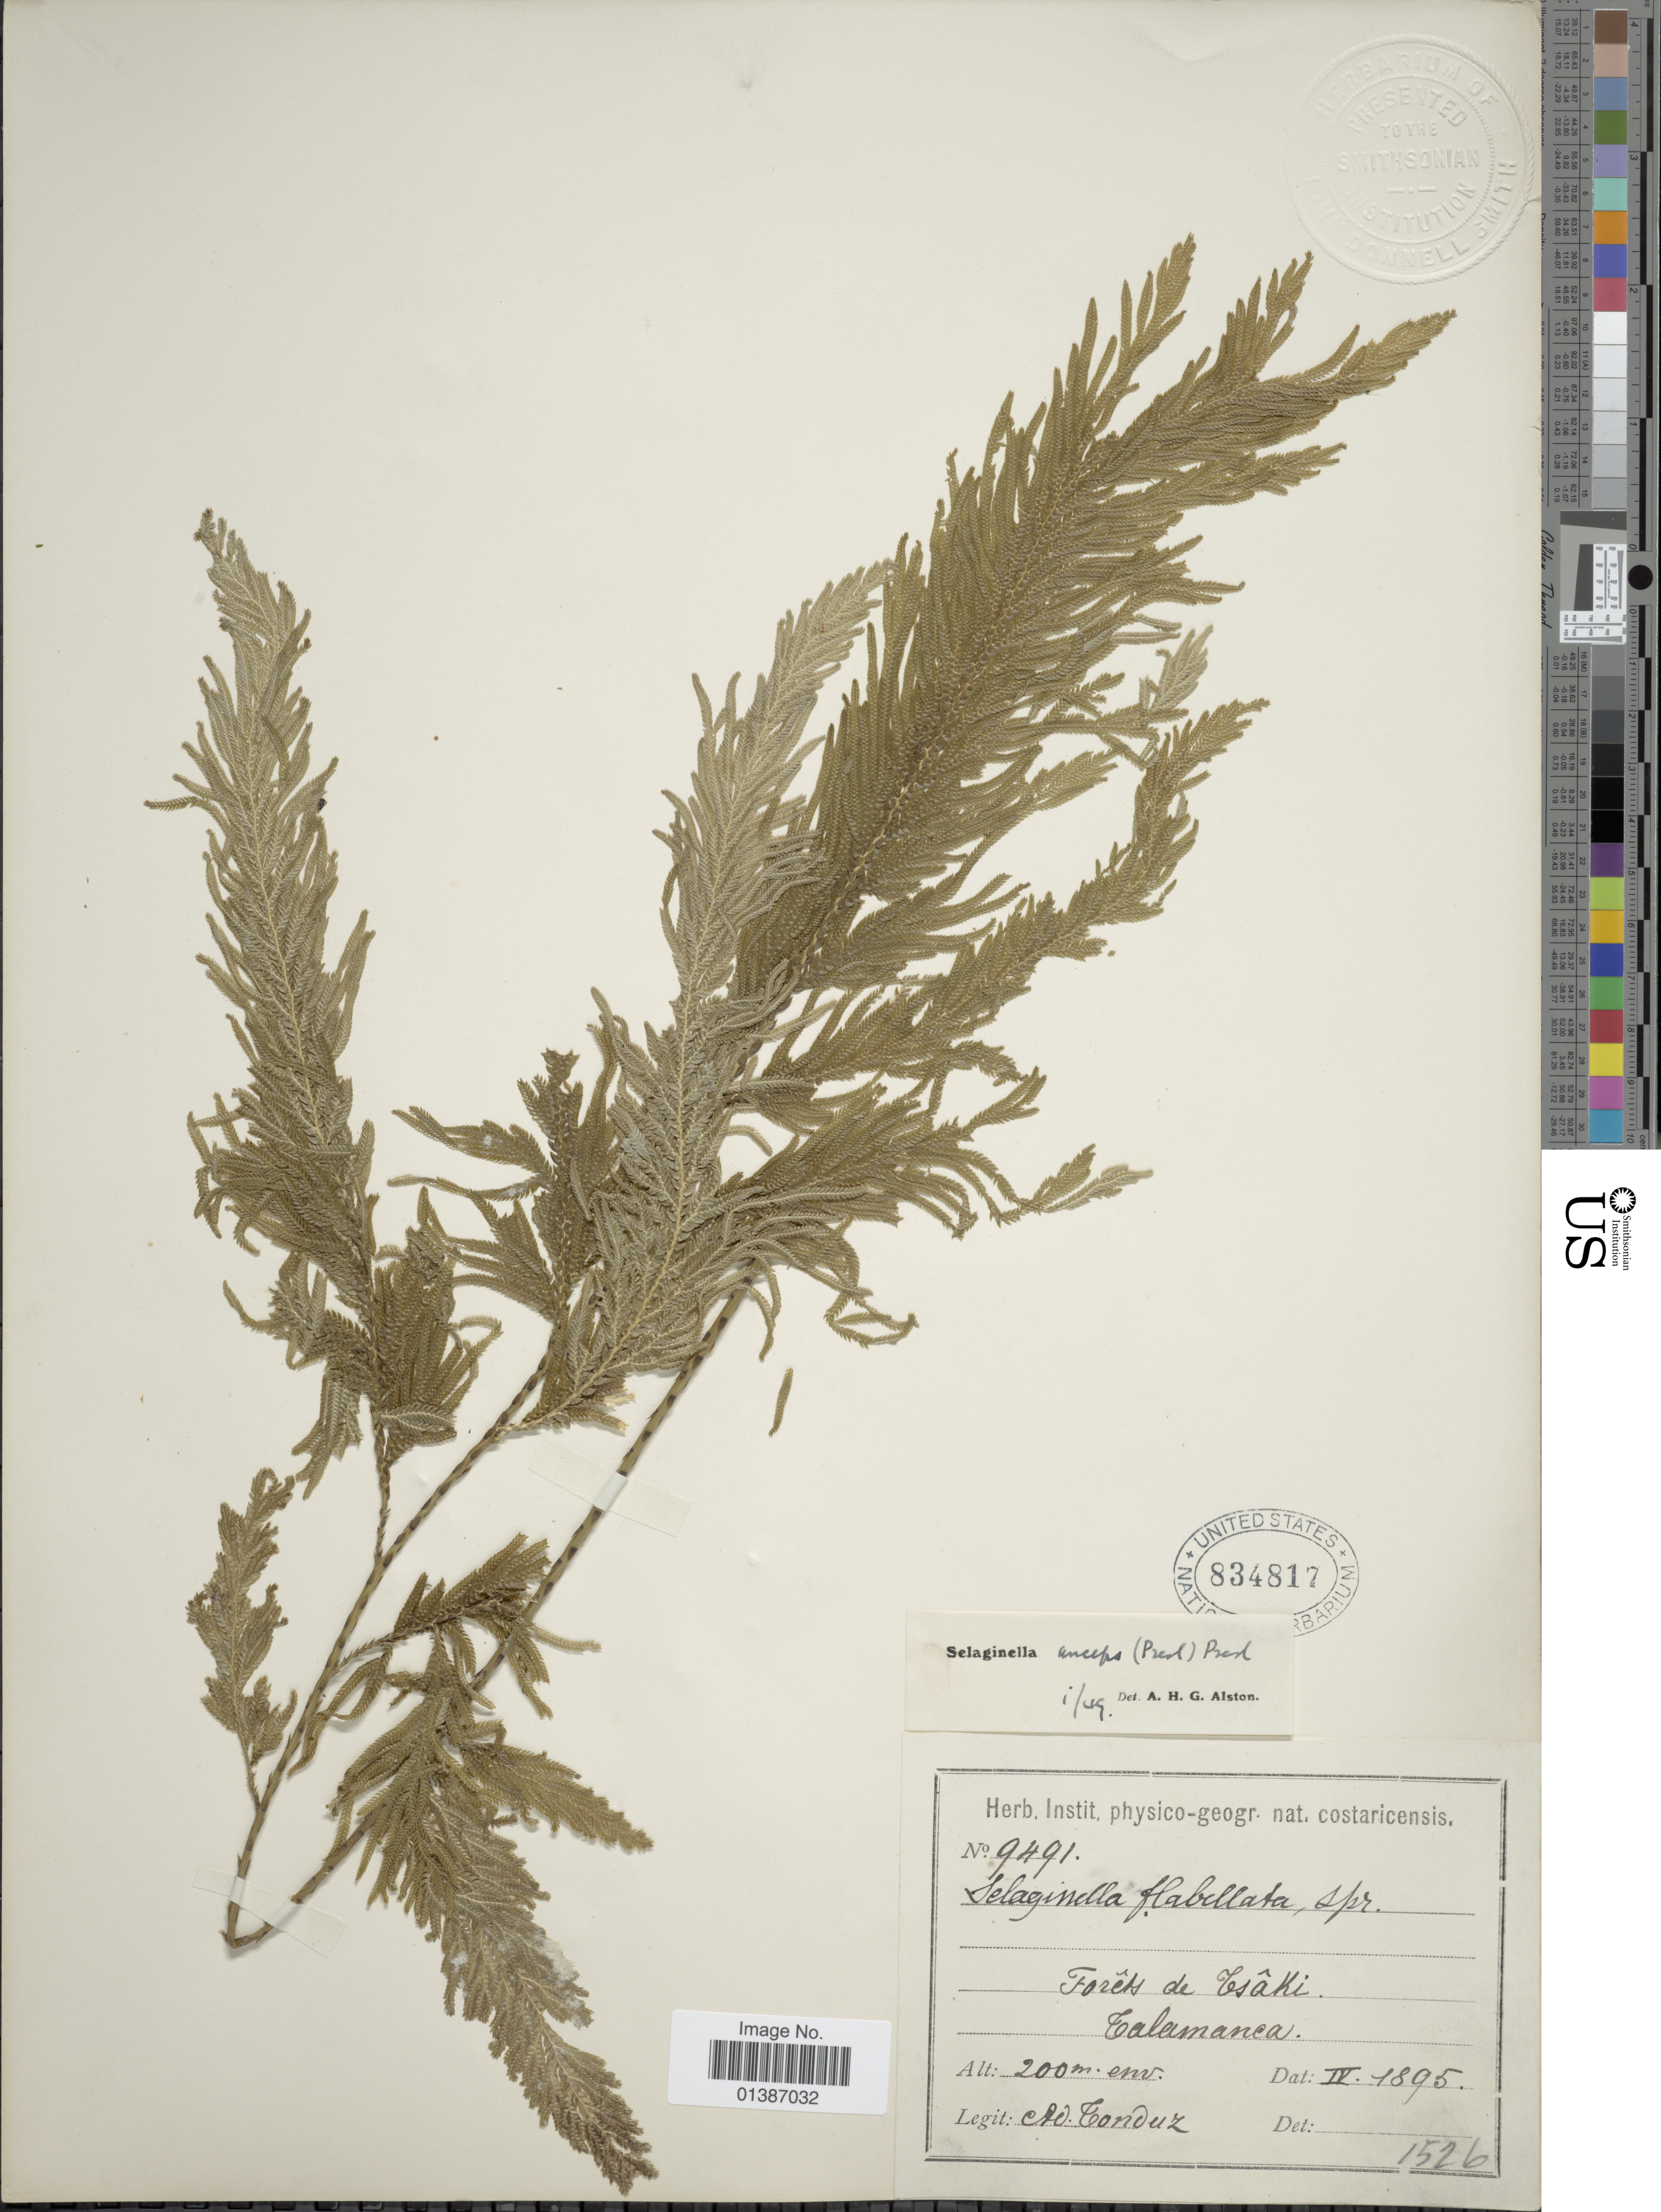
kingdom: Plantae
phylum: Tracheophyta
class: Lycopodiopsida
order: Selaginellales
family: Selaginellaceae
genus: Selaginella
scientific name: Selaginella anceps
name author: (C. Presl)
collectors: A. Tonduz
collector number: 9491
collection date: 1895-04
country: Costa Rica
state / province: Limón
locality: Forêts de Tsâki, Talamanca.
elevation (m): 200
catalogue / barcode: US 834817